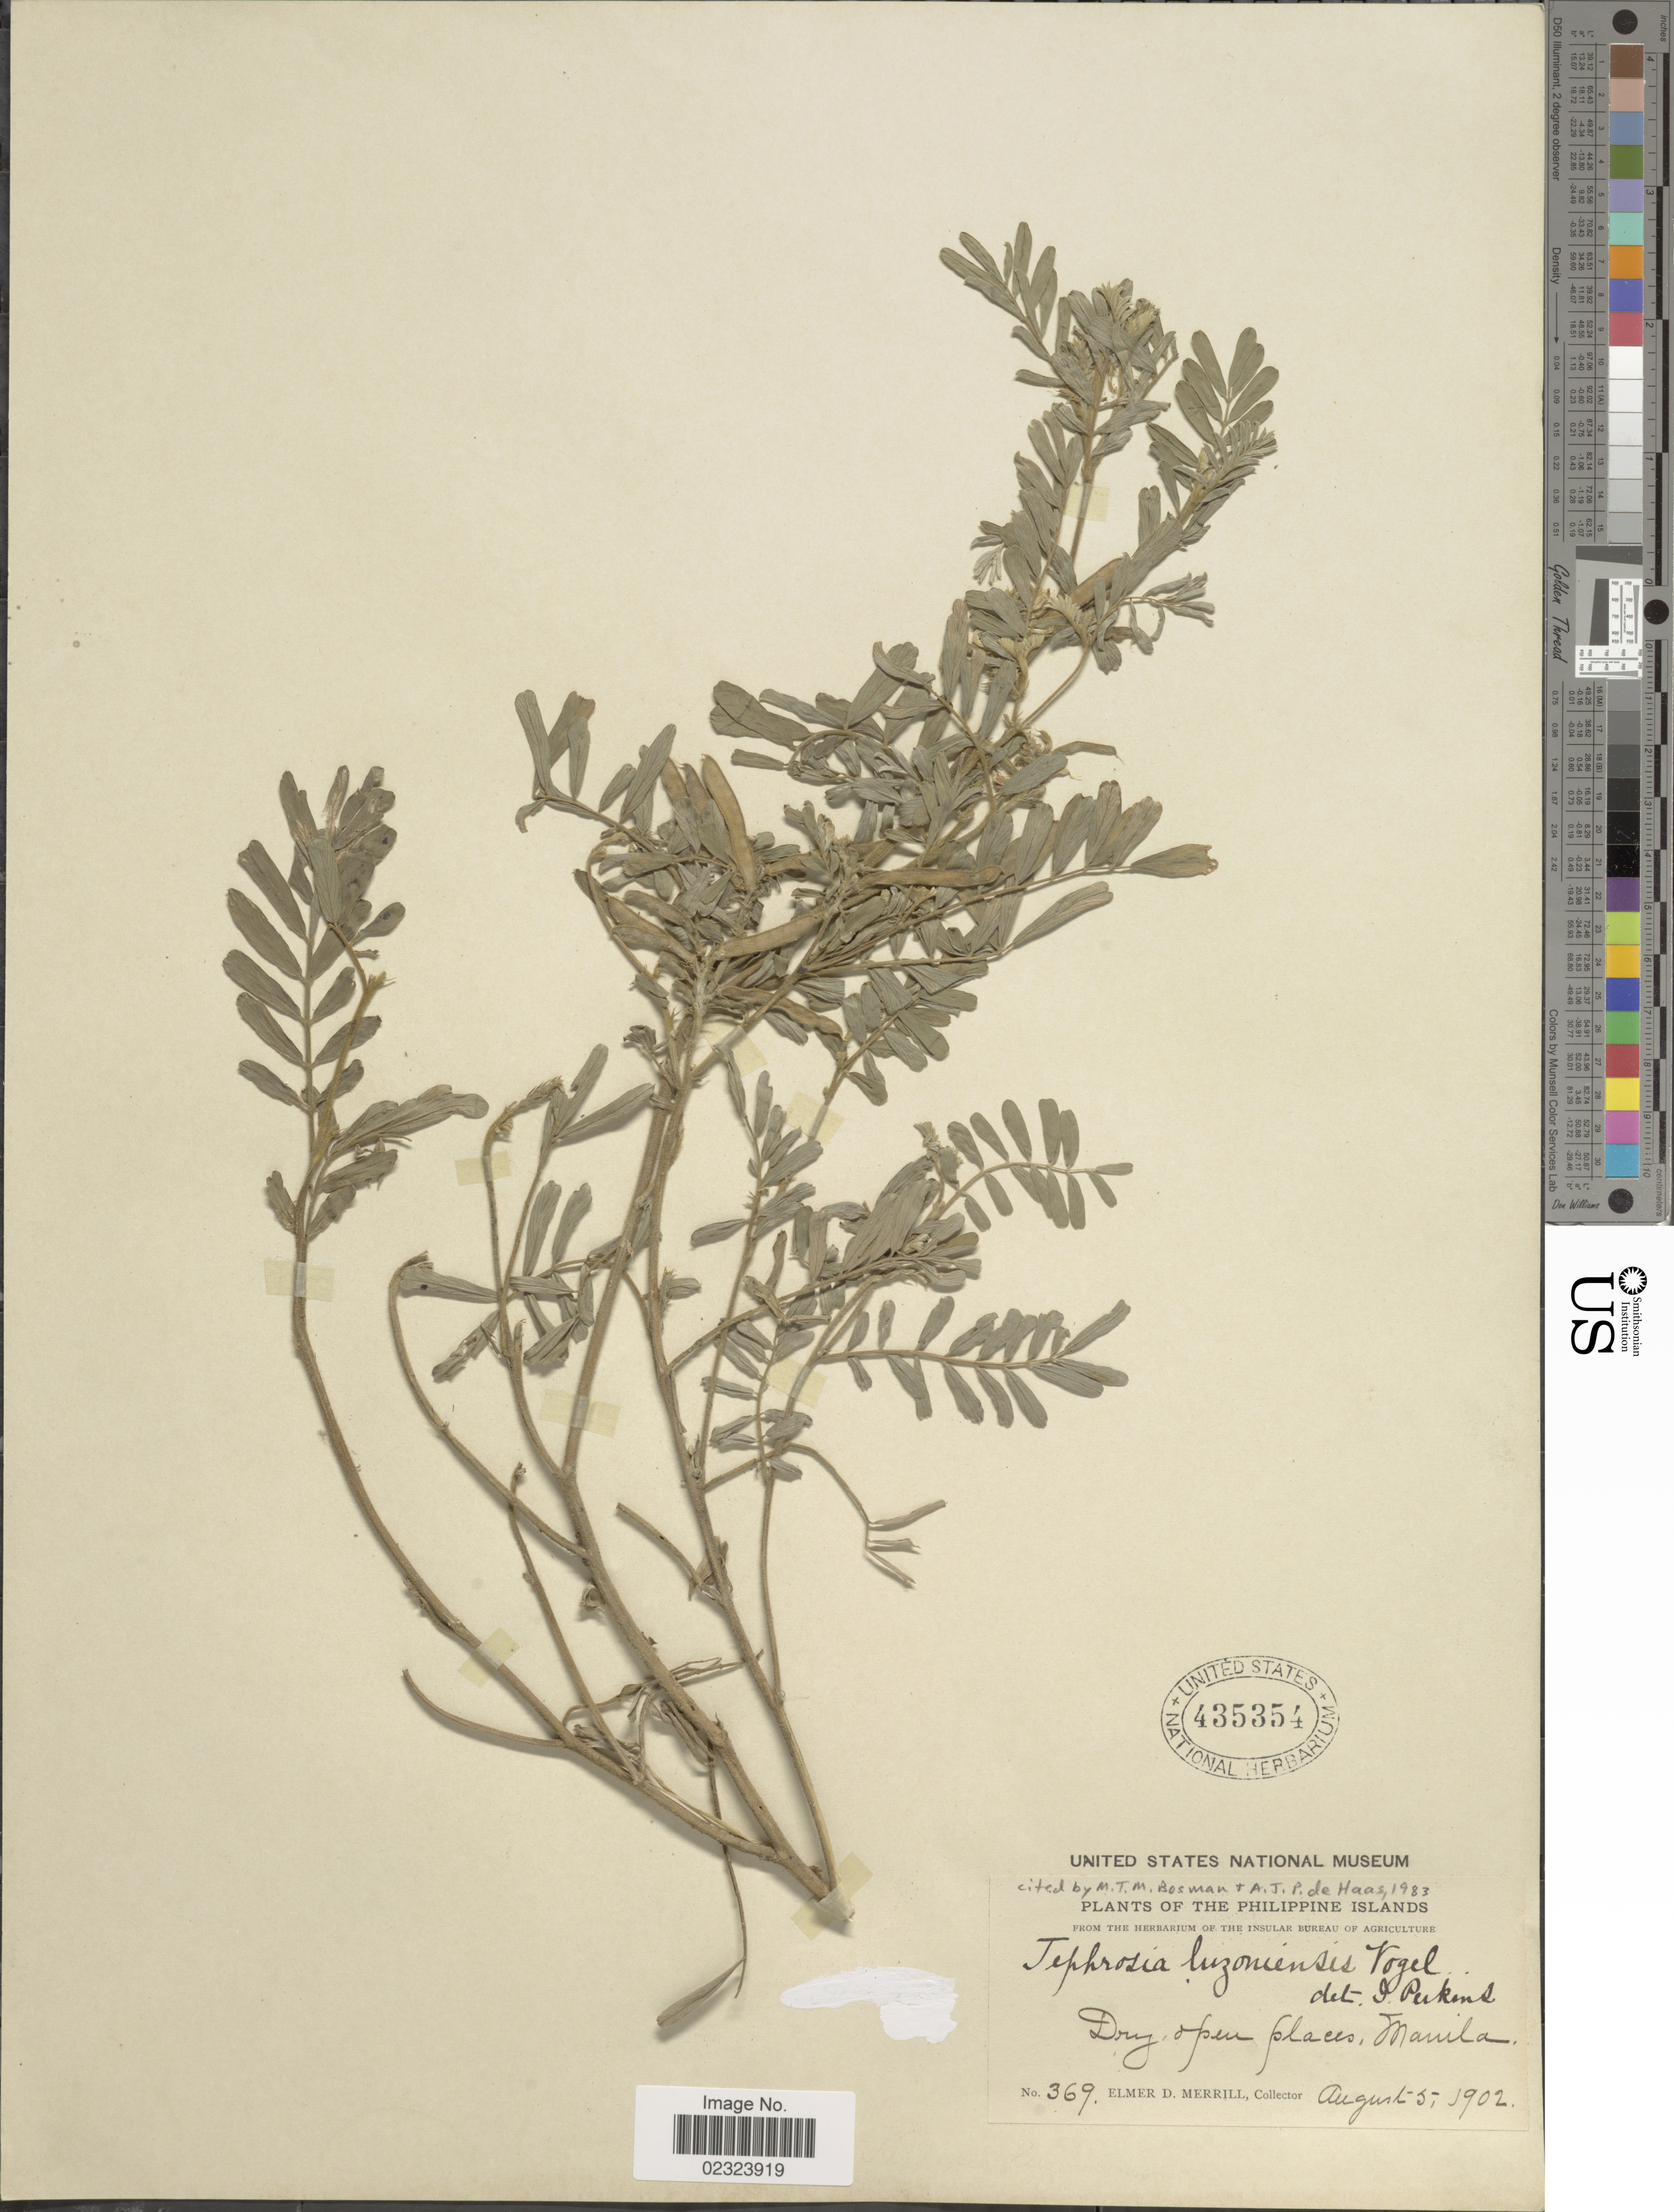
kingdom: Plantae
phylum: Tracheophyta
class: Magnoliopsida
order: Fabales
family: Fabaceae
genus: Tephrosia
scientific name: Tephrosia luzoniensis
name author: Vogel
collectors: E. D. Merrill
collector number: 369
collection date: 1902-08-05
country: Philippines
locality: Manila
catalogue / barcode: US 435354